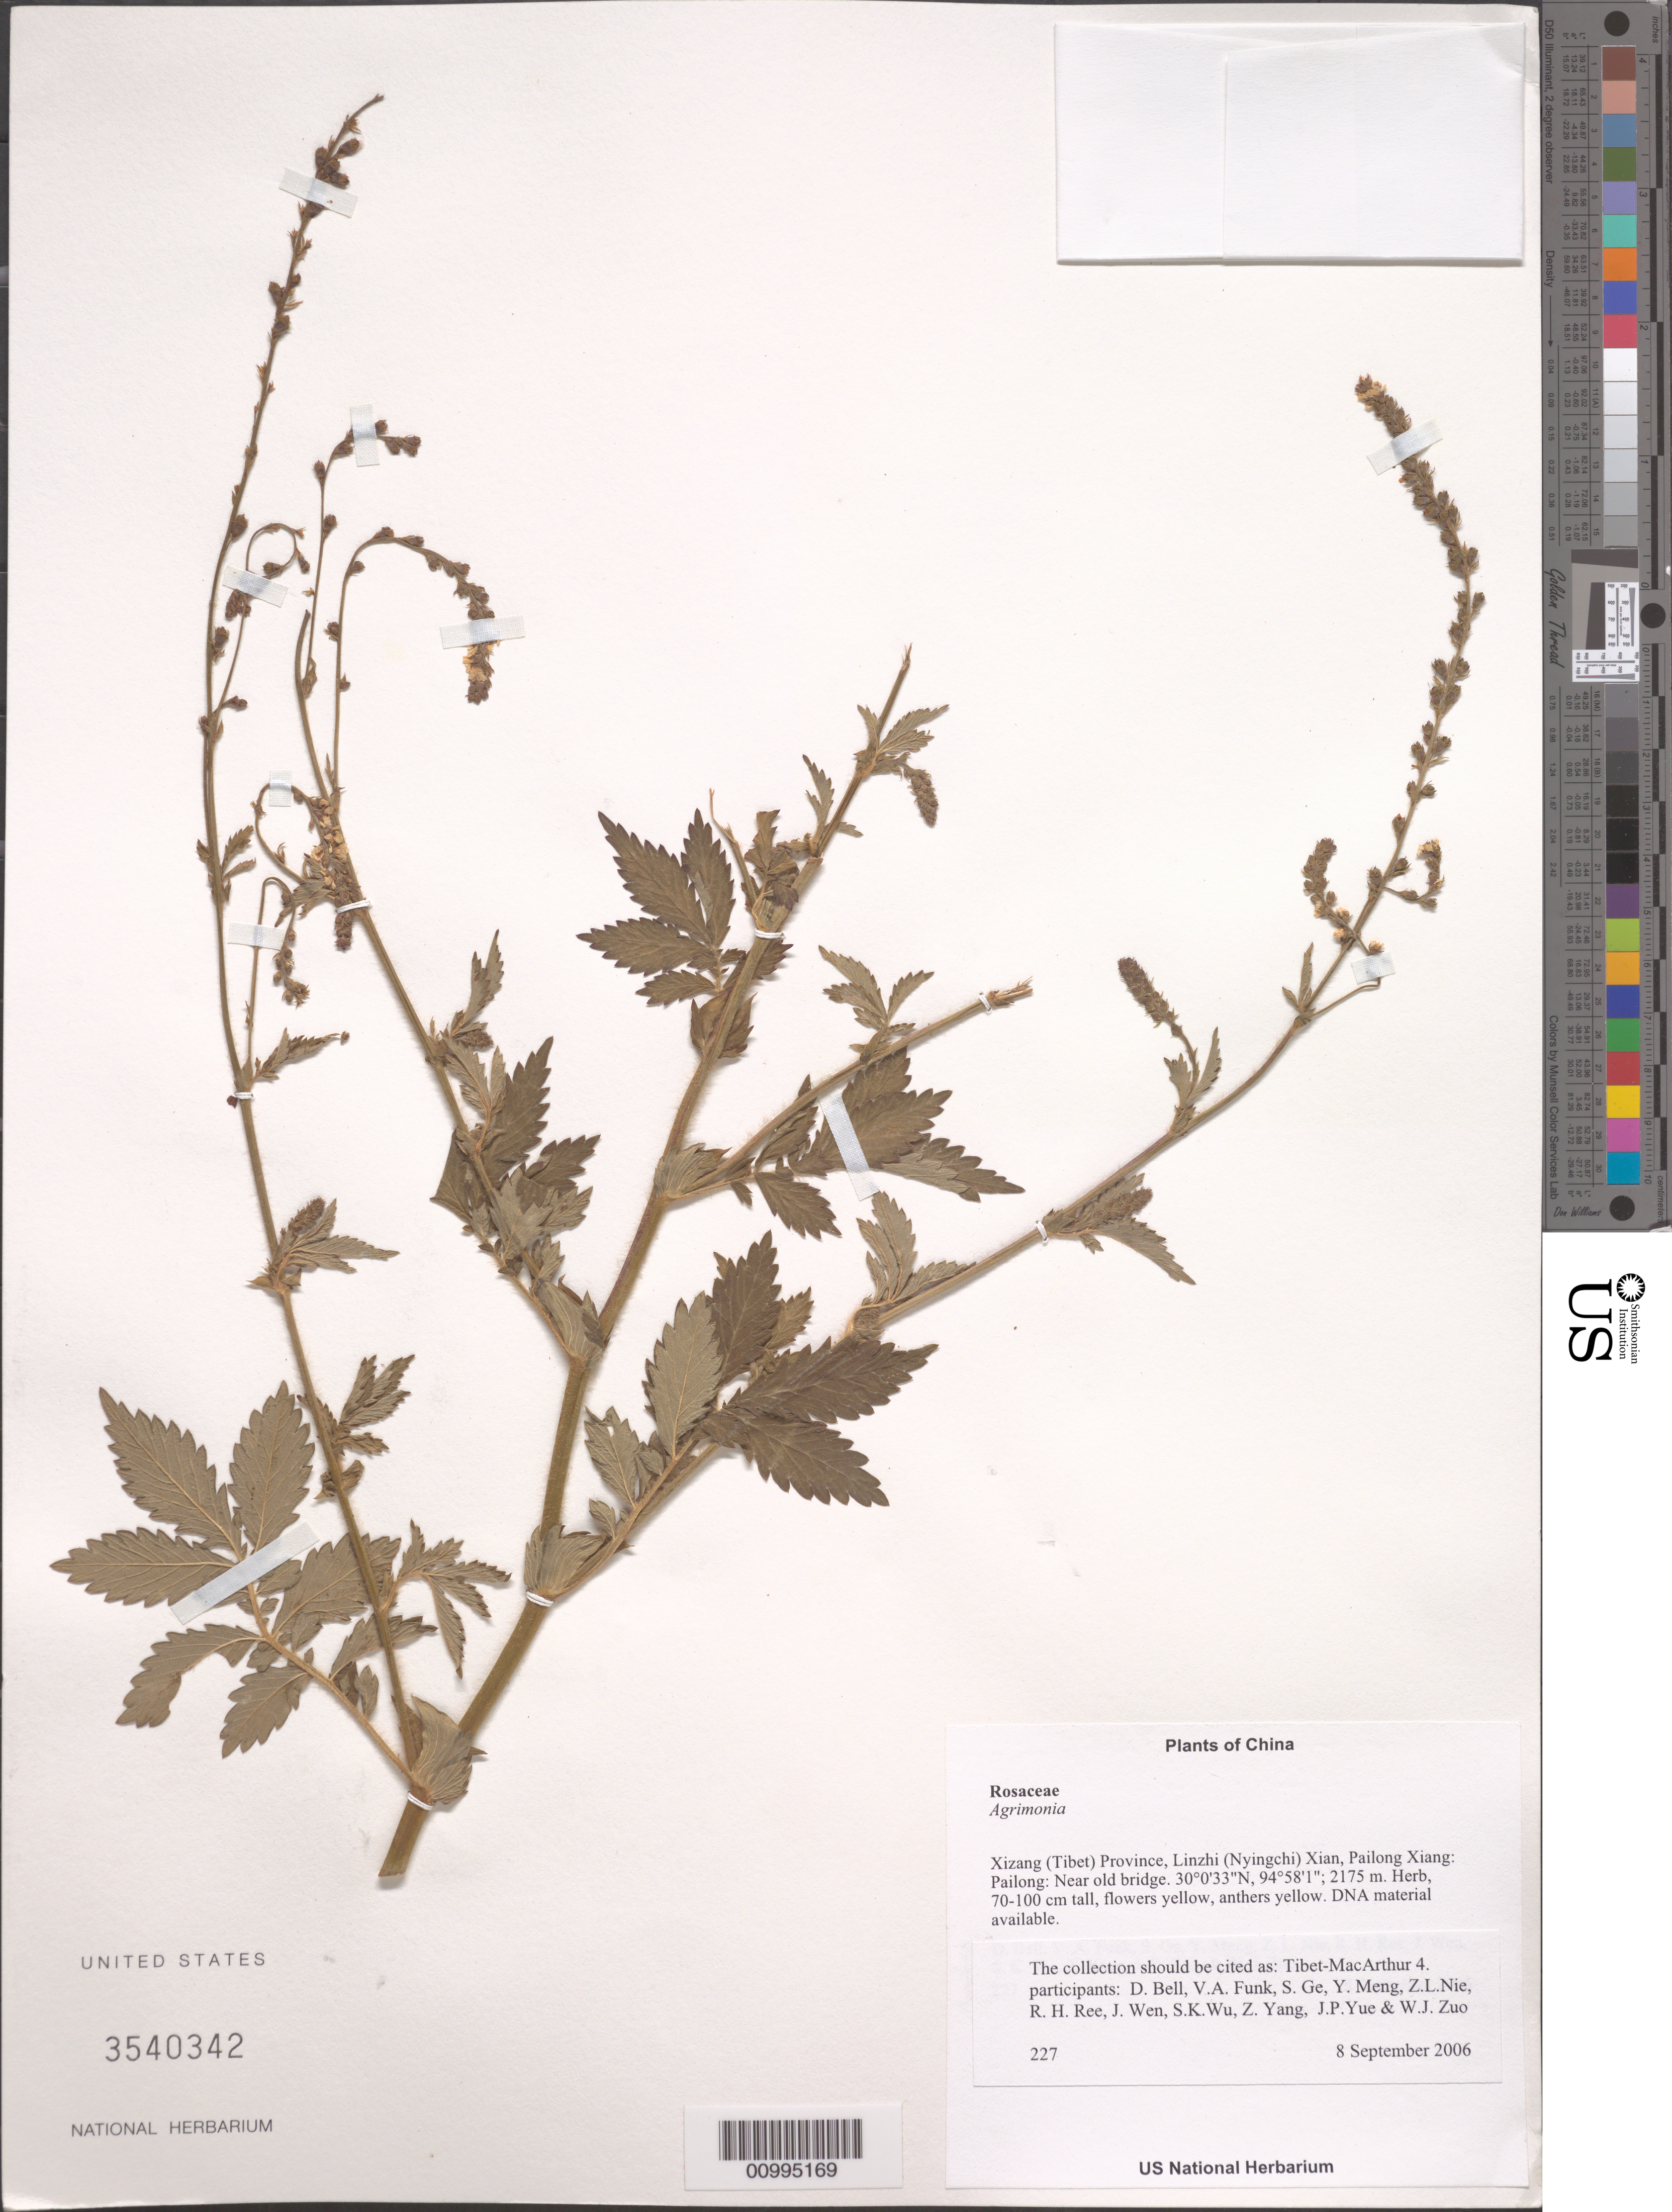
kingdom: Plantae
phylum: Tracheophyta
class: Magnoliopsida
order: Rosales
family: Rosaceae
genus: Agrimonia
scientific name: Agrimonia sp.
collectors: Tibet-MacArthur, D. A. Bell, V. Funk, S. Ge, Y. Meng, Z. Nie, R. Ree, J. Wen, S. K. Wu, Z. Yang, J. Yue & W. Zuo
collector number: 227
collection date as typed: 08 Sep 2006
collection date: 2006-09-08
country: China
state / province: Xizang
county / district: Linzhi (Nyingchi) Xian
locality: Pailong Xiang: Pailong. Near old bridge.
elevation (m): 2175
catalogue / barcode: US 3540342